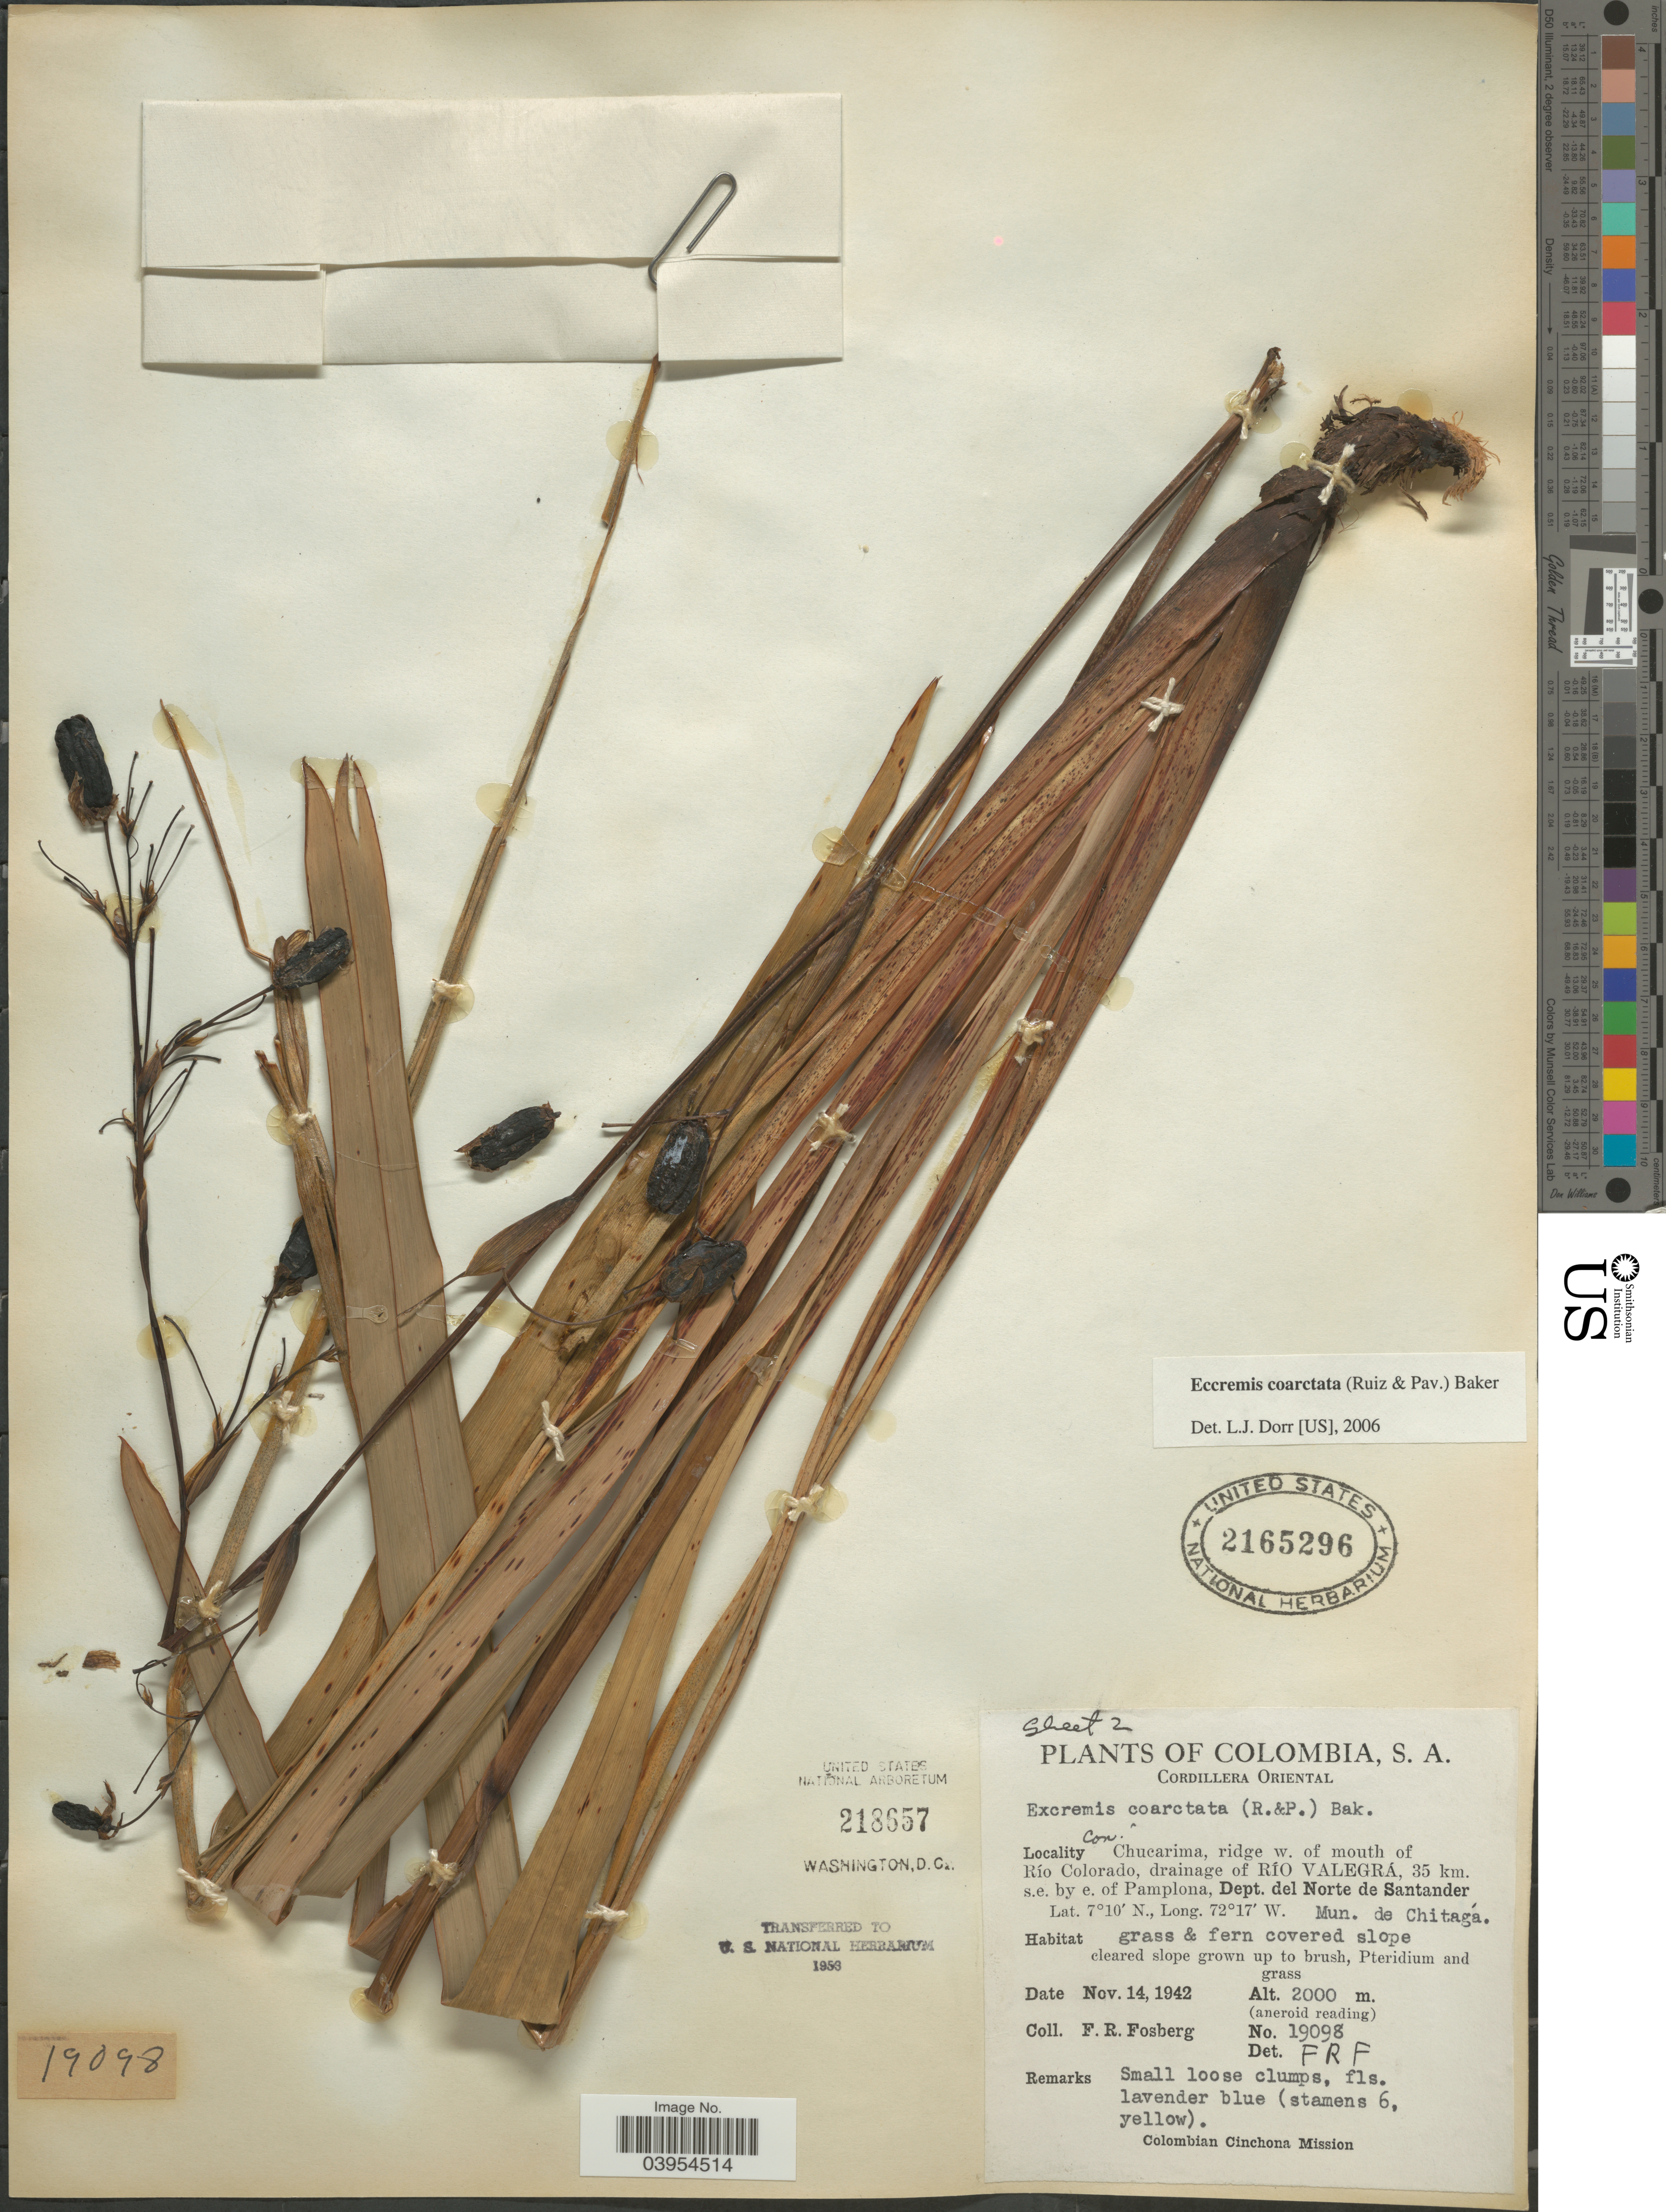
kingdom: Plantae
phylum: Tracheophyta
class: Liliopsida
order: Asparagales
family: Asphodelaceae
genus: Eccremis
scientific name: Eccremis coarctata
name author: Baker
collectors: F. R. Fosberg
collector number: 19098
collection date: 1942-11-14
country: Colombia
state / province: Norte de Santander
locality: Cordillera Oriental. Chucarima, ridge w. of mouth of Río Colorado, drainage of Río Valegrá, 35 km. s.e. by e. of Pamplona, Dept. del Norte de Santander. Mun. de Chitagá.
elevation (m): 2000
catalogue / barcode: US 2165296